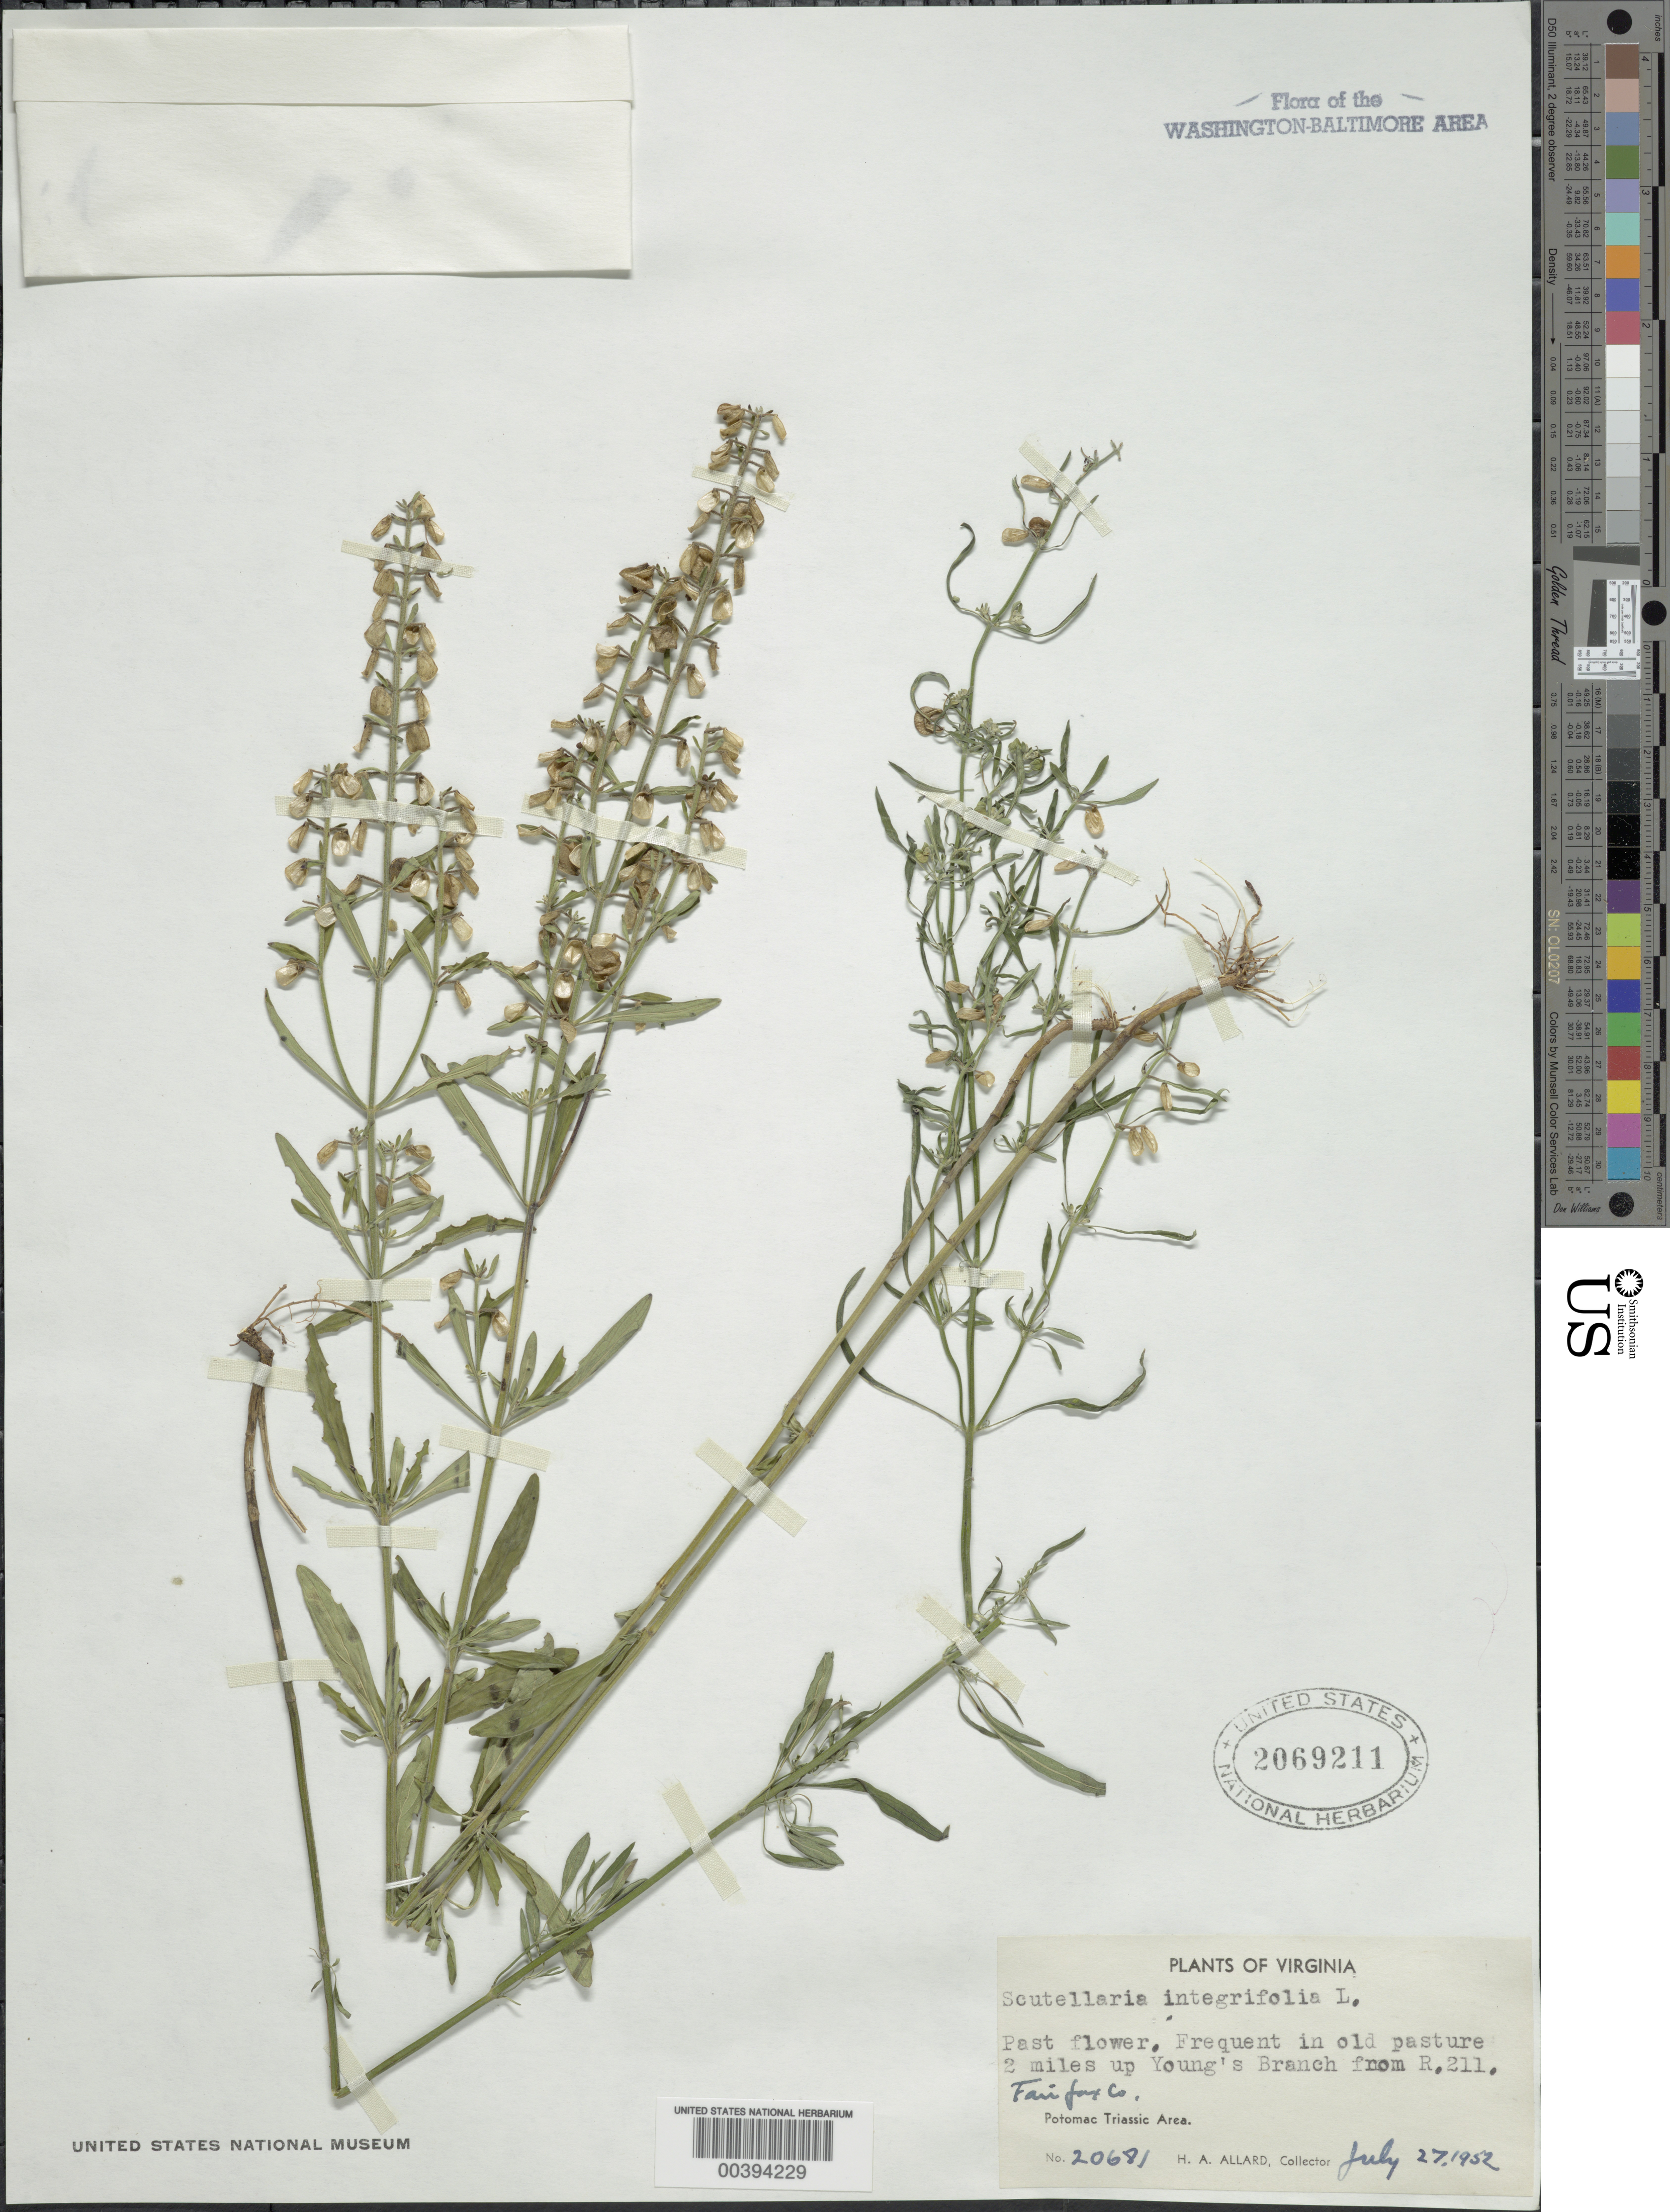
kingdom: Plantae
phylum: Tracheophyta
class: Magnoliopsida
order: Lamiales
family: Lamiaceae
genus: Scutellaria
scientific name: Scutellaria integrifolia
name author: L.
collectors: H. A. Allard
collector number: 20681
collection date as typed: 27 Jul 1952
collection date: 1952-07-27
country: United States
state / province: Virginia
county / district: Fairfax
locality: Upstream from Route 211 on Youngs Branch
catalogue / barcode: US 2069211